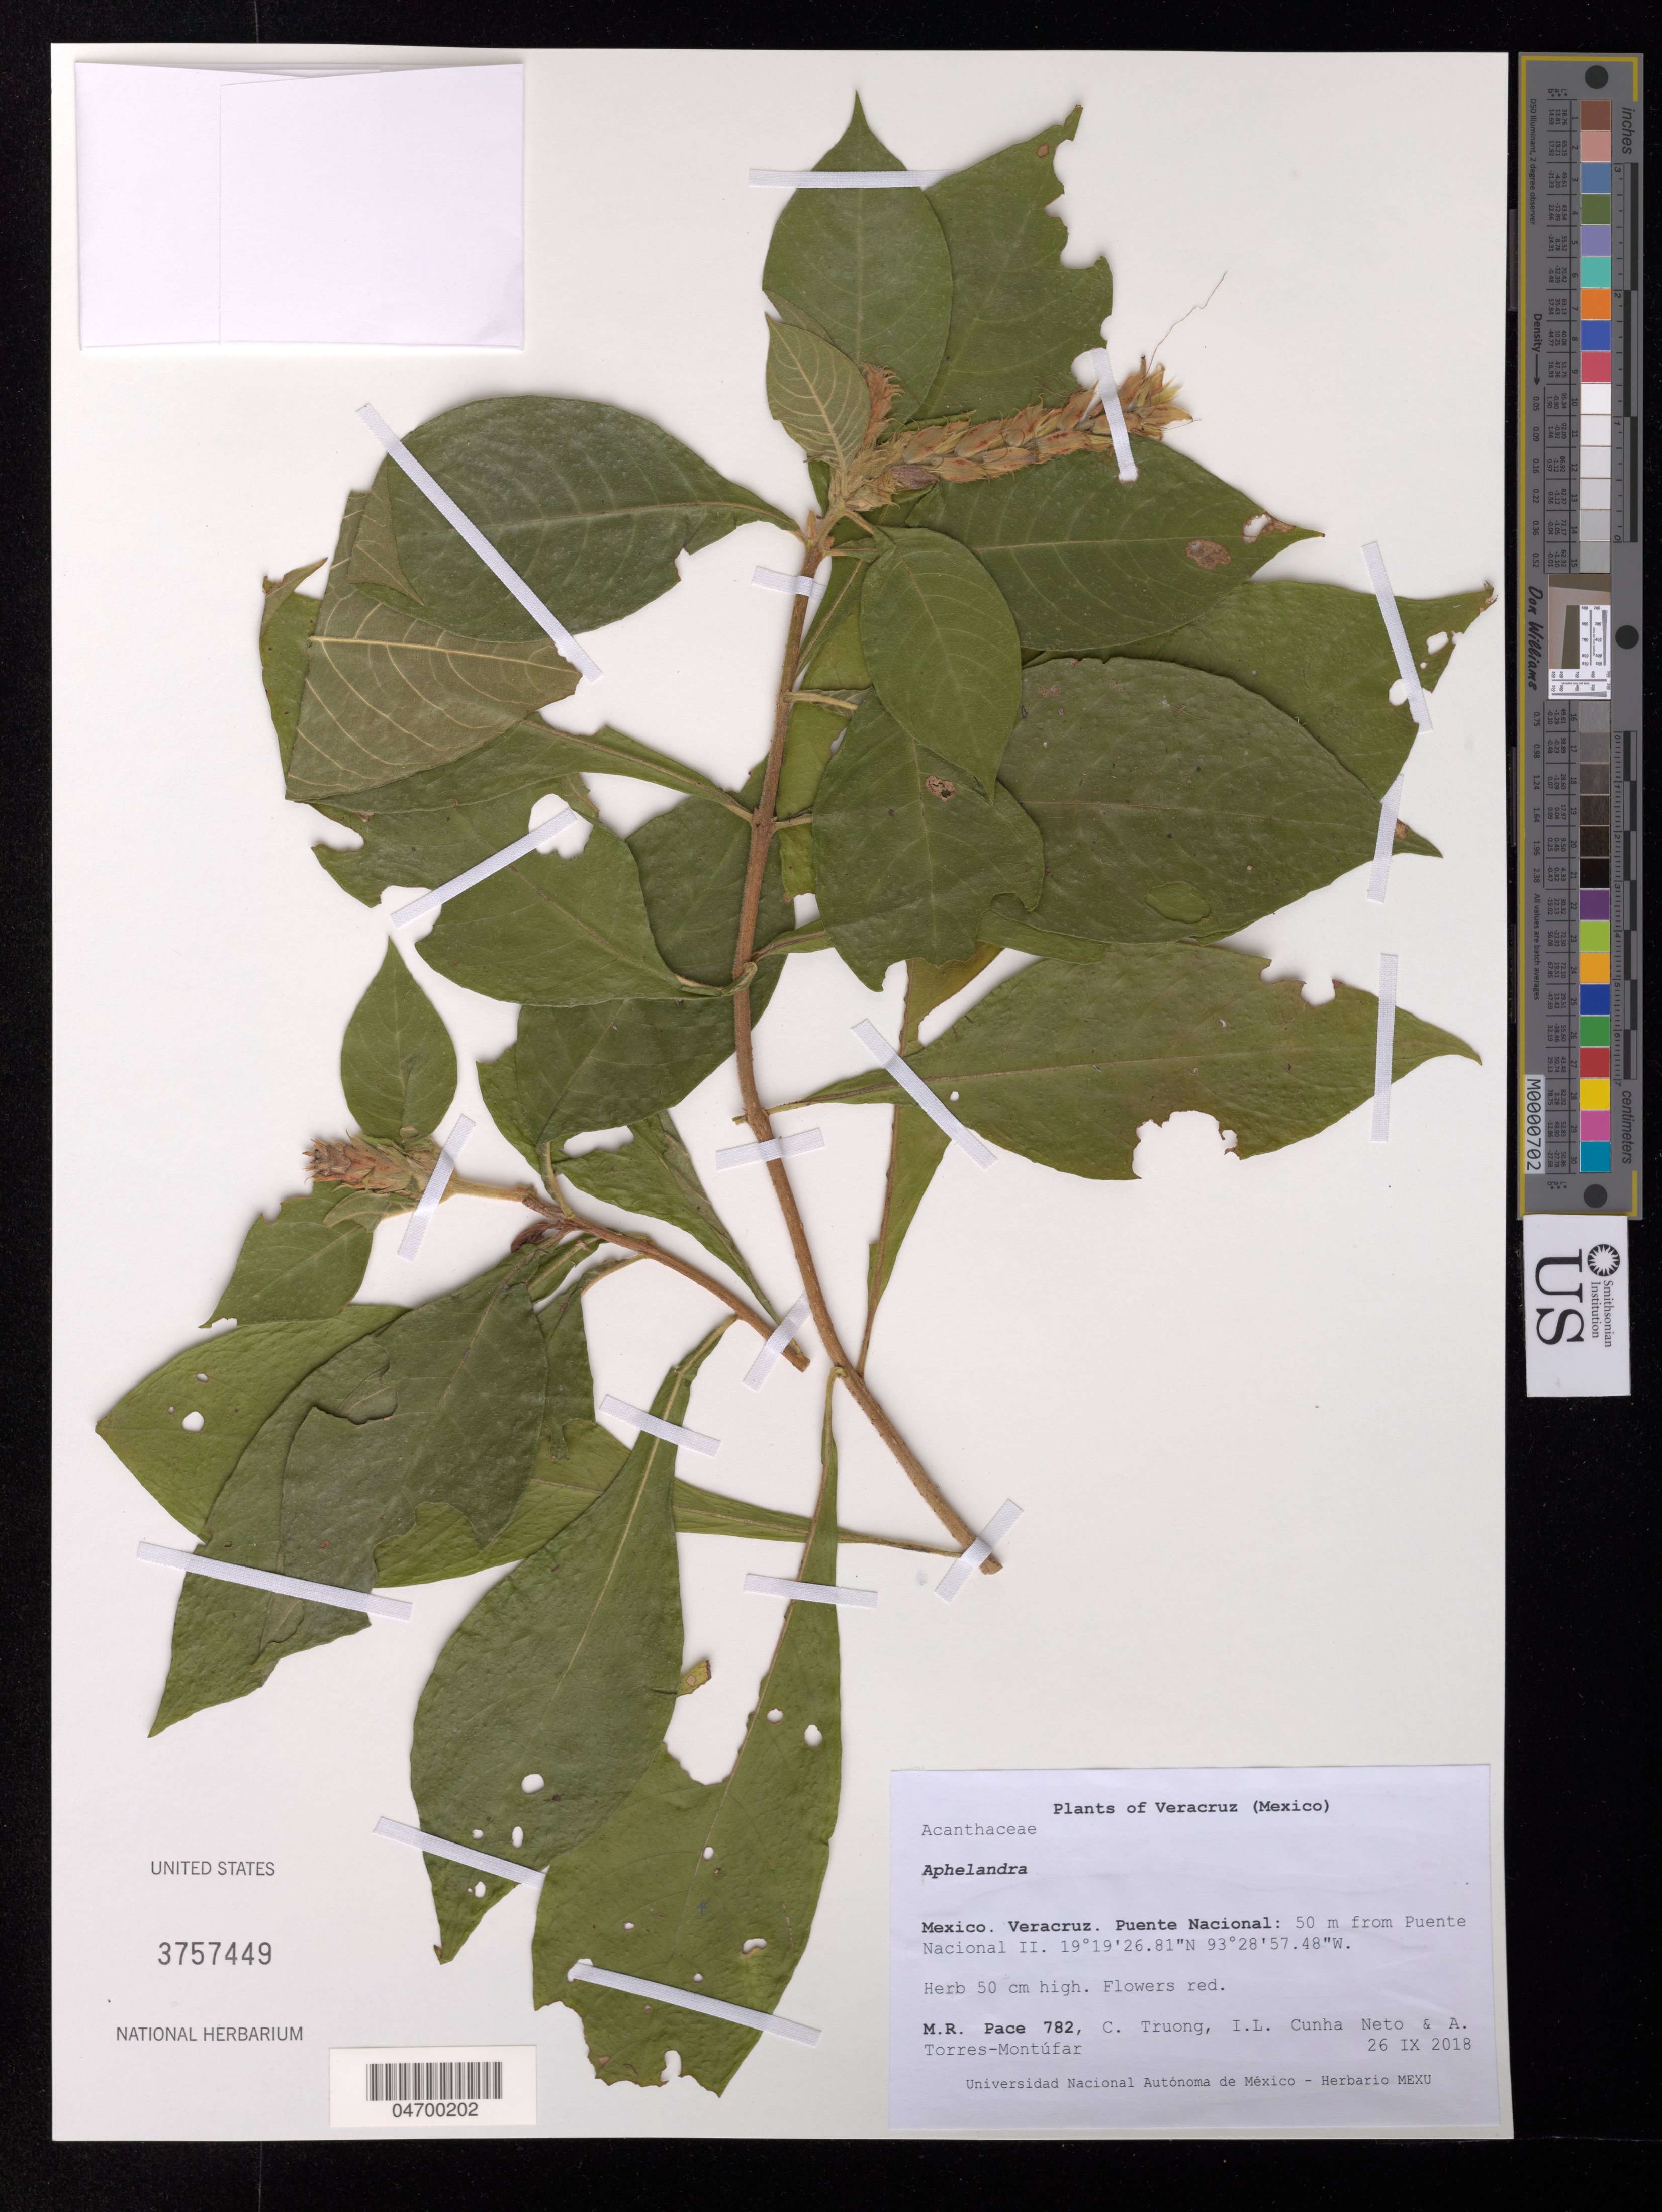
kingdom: Plantae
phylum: Tracheophyta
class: Magnoliopsida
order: Lamiales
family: Acanthaceae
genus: Aphelandra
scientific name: Aphelandra sp.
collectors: M. R. Pace, C. Truong, I. L. Cunha Neto & A. Torres-Montúfar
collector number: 782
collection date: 2018-09-26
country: Mexico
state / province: Veracruz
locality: Veracruz. Puente Nacional: 50 m from Puente Nacionall II.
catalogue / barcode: US 3757449